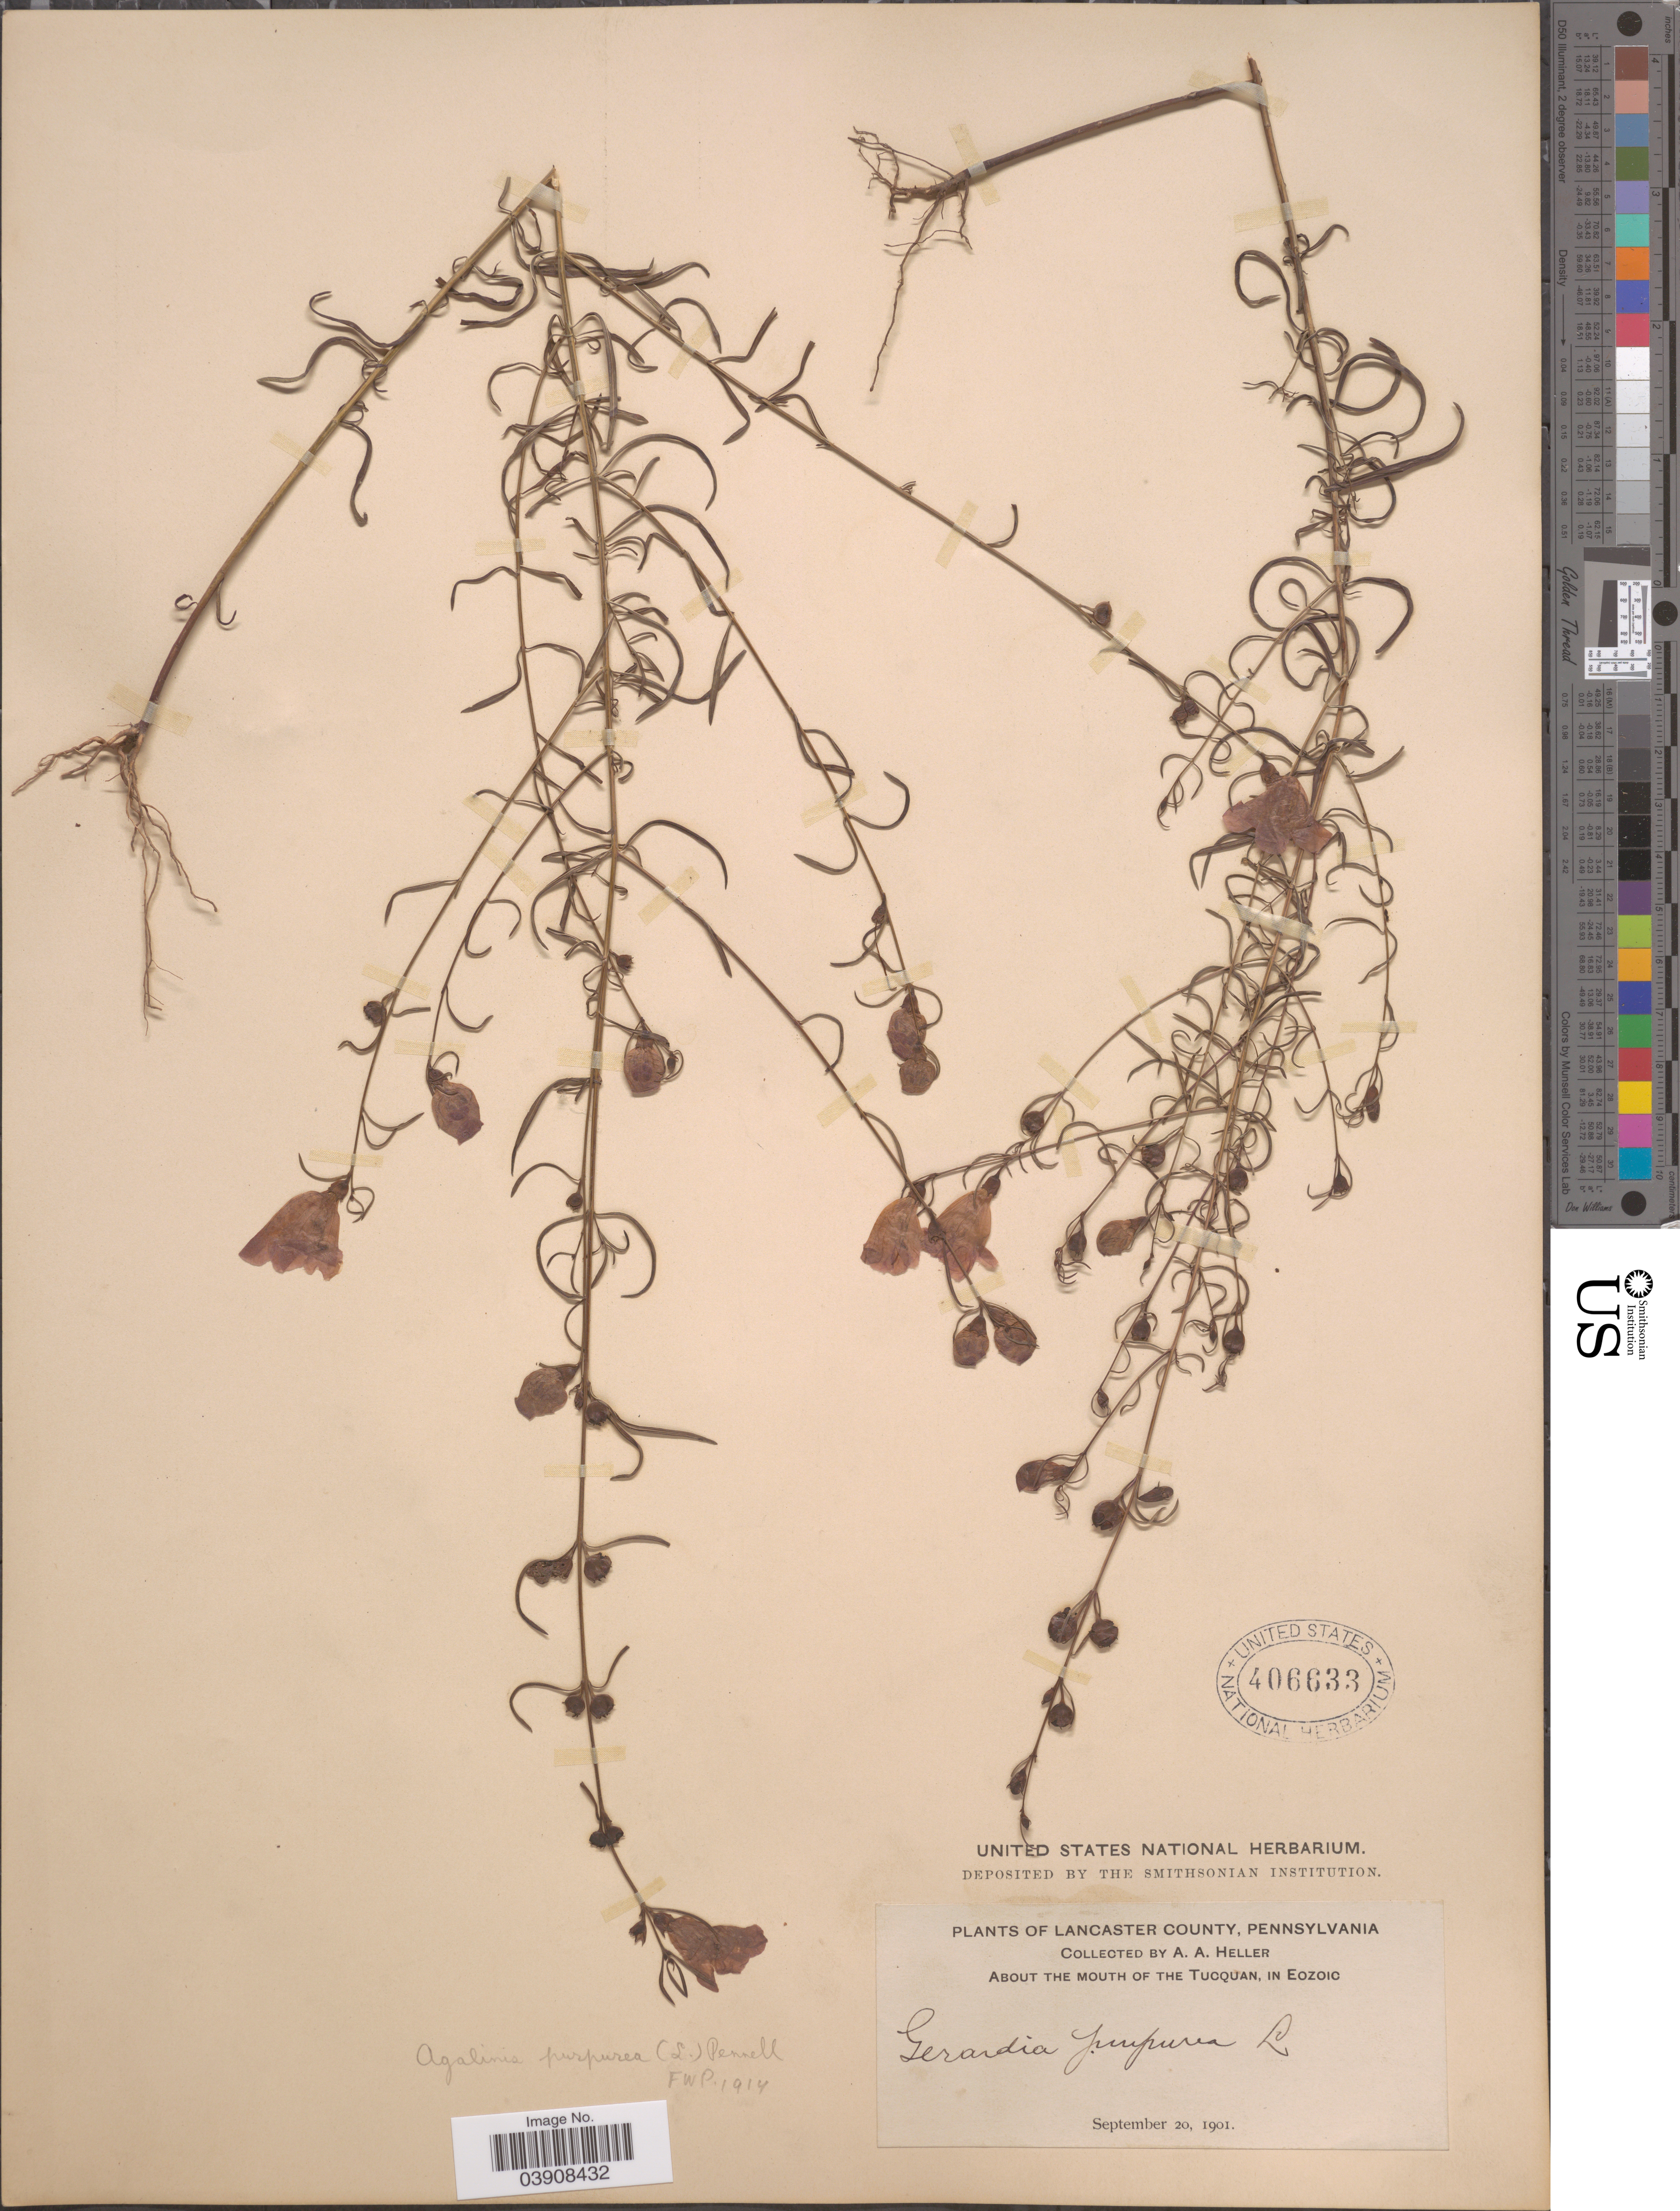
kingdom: Plantae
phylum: Tracheophyta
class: Magnoliopsida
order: Lamiales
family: Orobanchaceae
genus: Agalinis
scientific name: Agalinis purpurea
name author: (L.) Pennell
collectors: A. A. Heller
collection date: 1901-09-20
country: United States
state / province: Pennsylvania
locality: Lancaster County. About the Mouth of the Tucquan, in Eozoic.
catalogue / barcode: US 406633